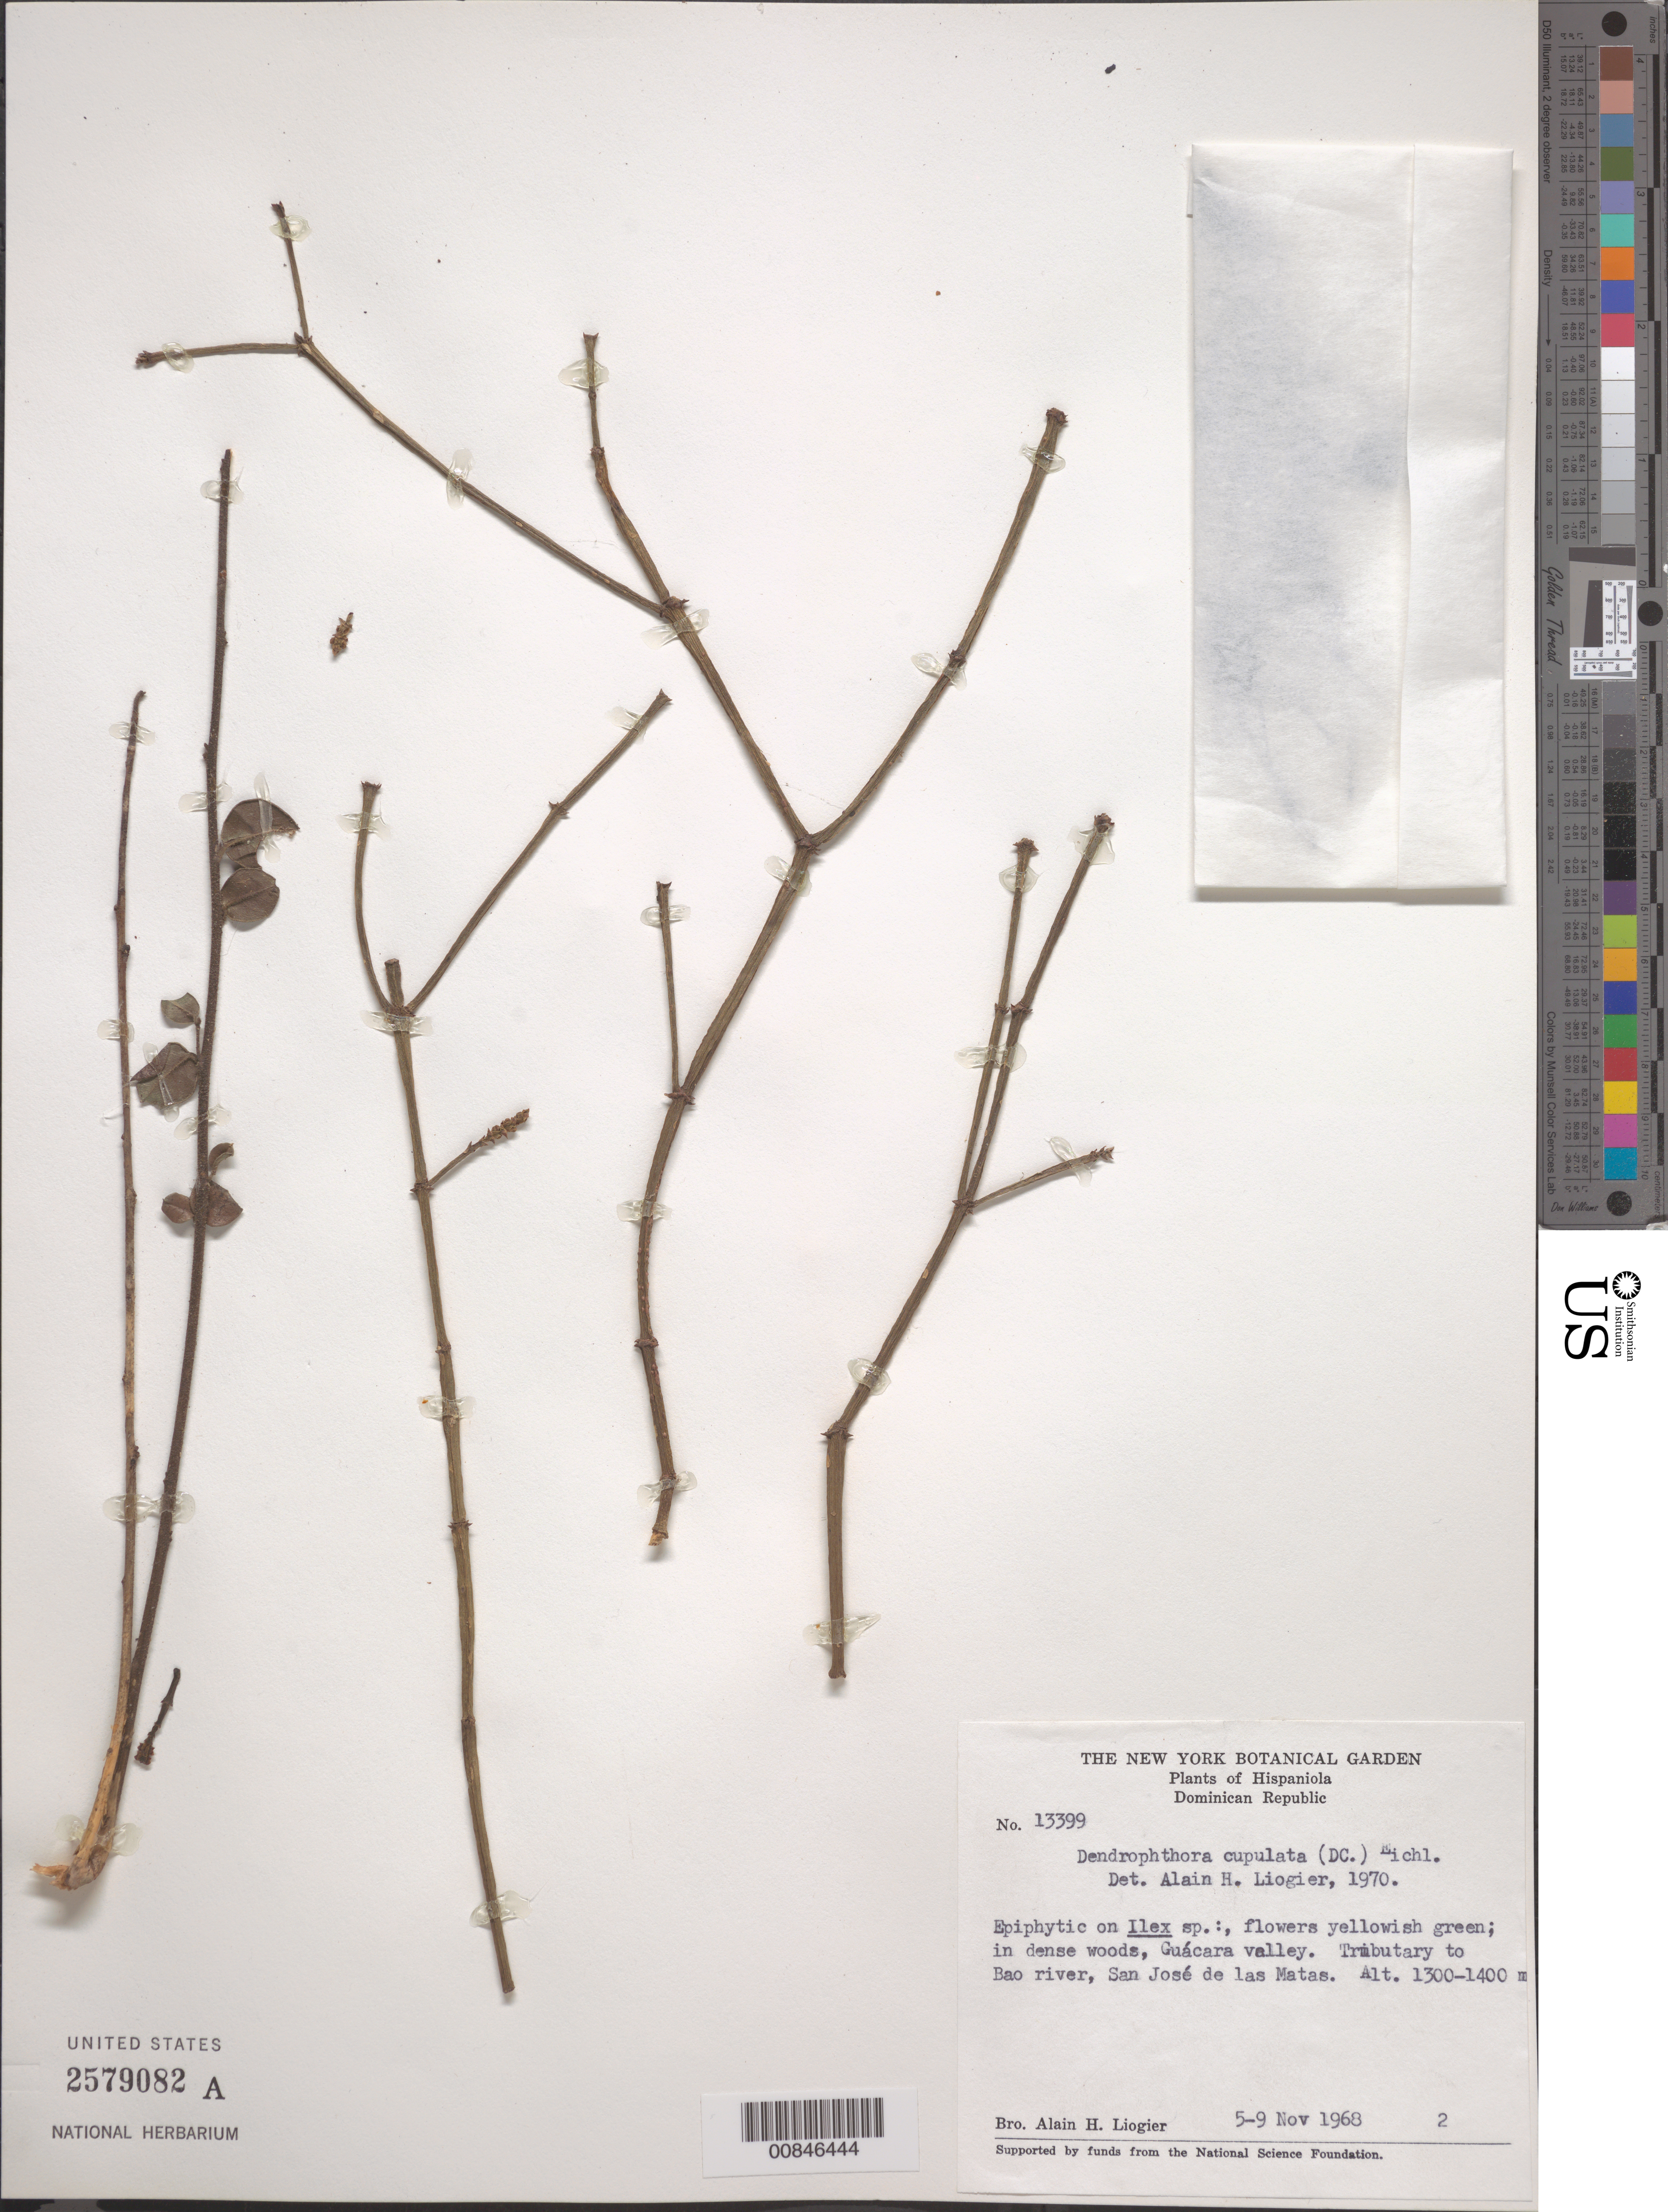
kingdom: Plantae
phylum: Tracheophyta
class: Magnoliopsida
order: Santalales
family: Viscaceae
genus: Dendrophthora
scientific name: Dendrophthora cupulata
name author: (DC.) Eichler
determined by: Liogier, Alain H.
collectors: A. H. Liogier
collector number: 13399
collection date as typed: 05 Nov 1968 to 09 Nov 1968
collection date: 1968-11-05/1968-11-09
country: Dominican Republic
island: Hispaniola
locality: Guácara Valley. Tributary to Bao River, San José de las Matas.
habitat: On Ilex sp.; in dense woods.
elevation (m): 1300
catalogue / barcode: US 2579082A